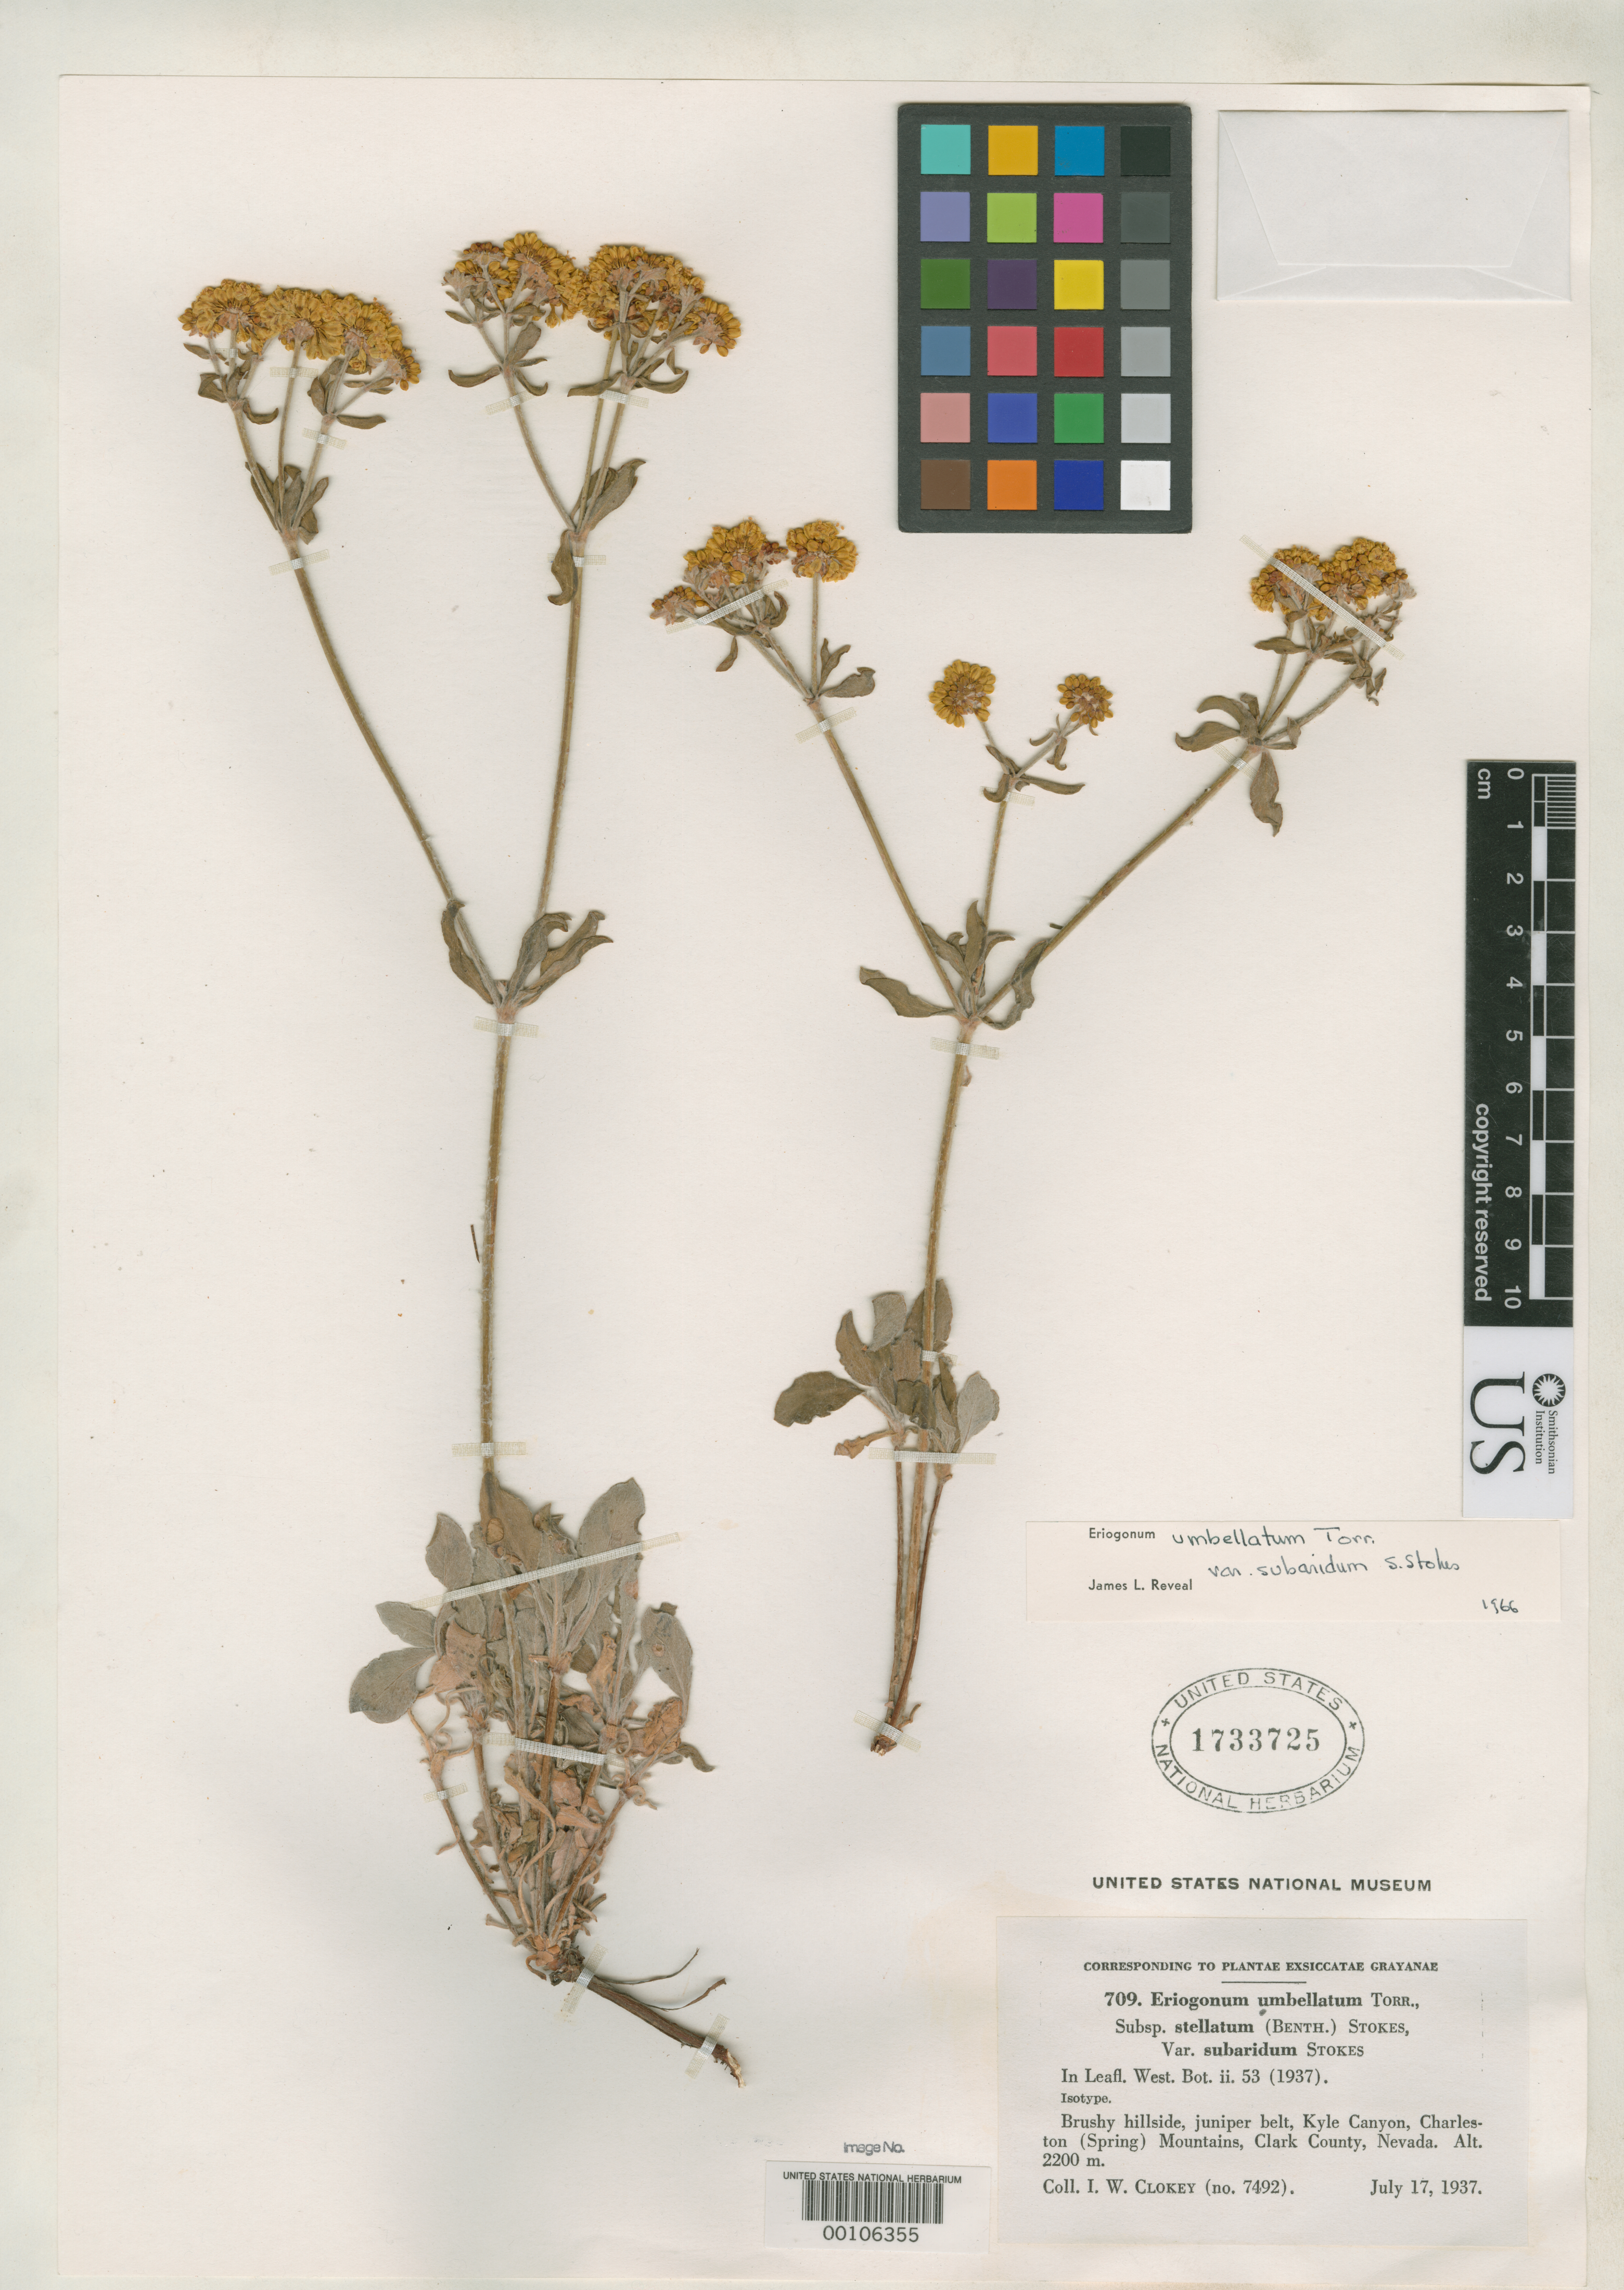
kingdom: Plantae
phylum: Tracheophyta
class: Magnoliopsida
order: Caryophyllales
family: Polygonaceae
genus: Eriogonum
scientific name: Eriogonum umbellatum subsp. stellatum var. subaridum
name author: S. Stokes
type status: Isotype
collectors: I. W. Clokey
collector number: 7492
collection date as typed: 17 Jul 1937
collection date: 1937-07-17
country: United States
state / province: Nevada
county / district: Clark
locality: Kyle Canyon, Charleston (Spring) Mountains.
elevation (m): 2200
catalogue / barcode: US 1733725